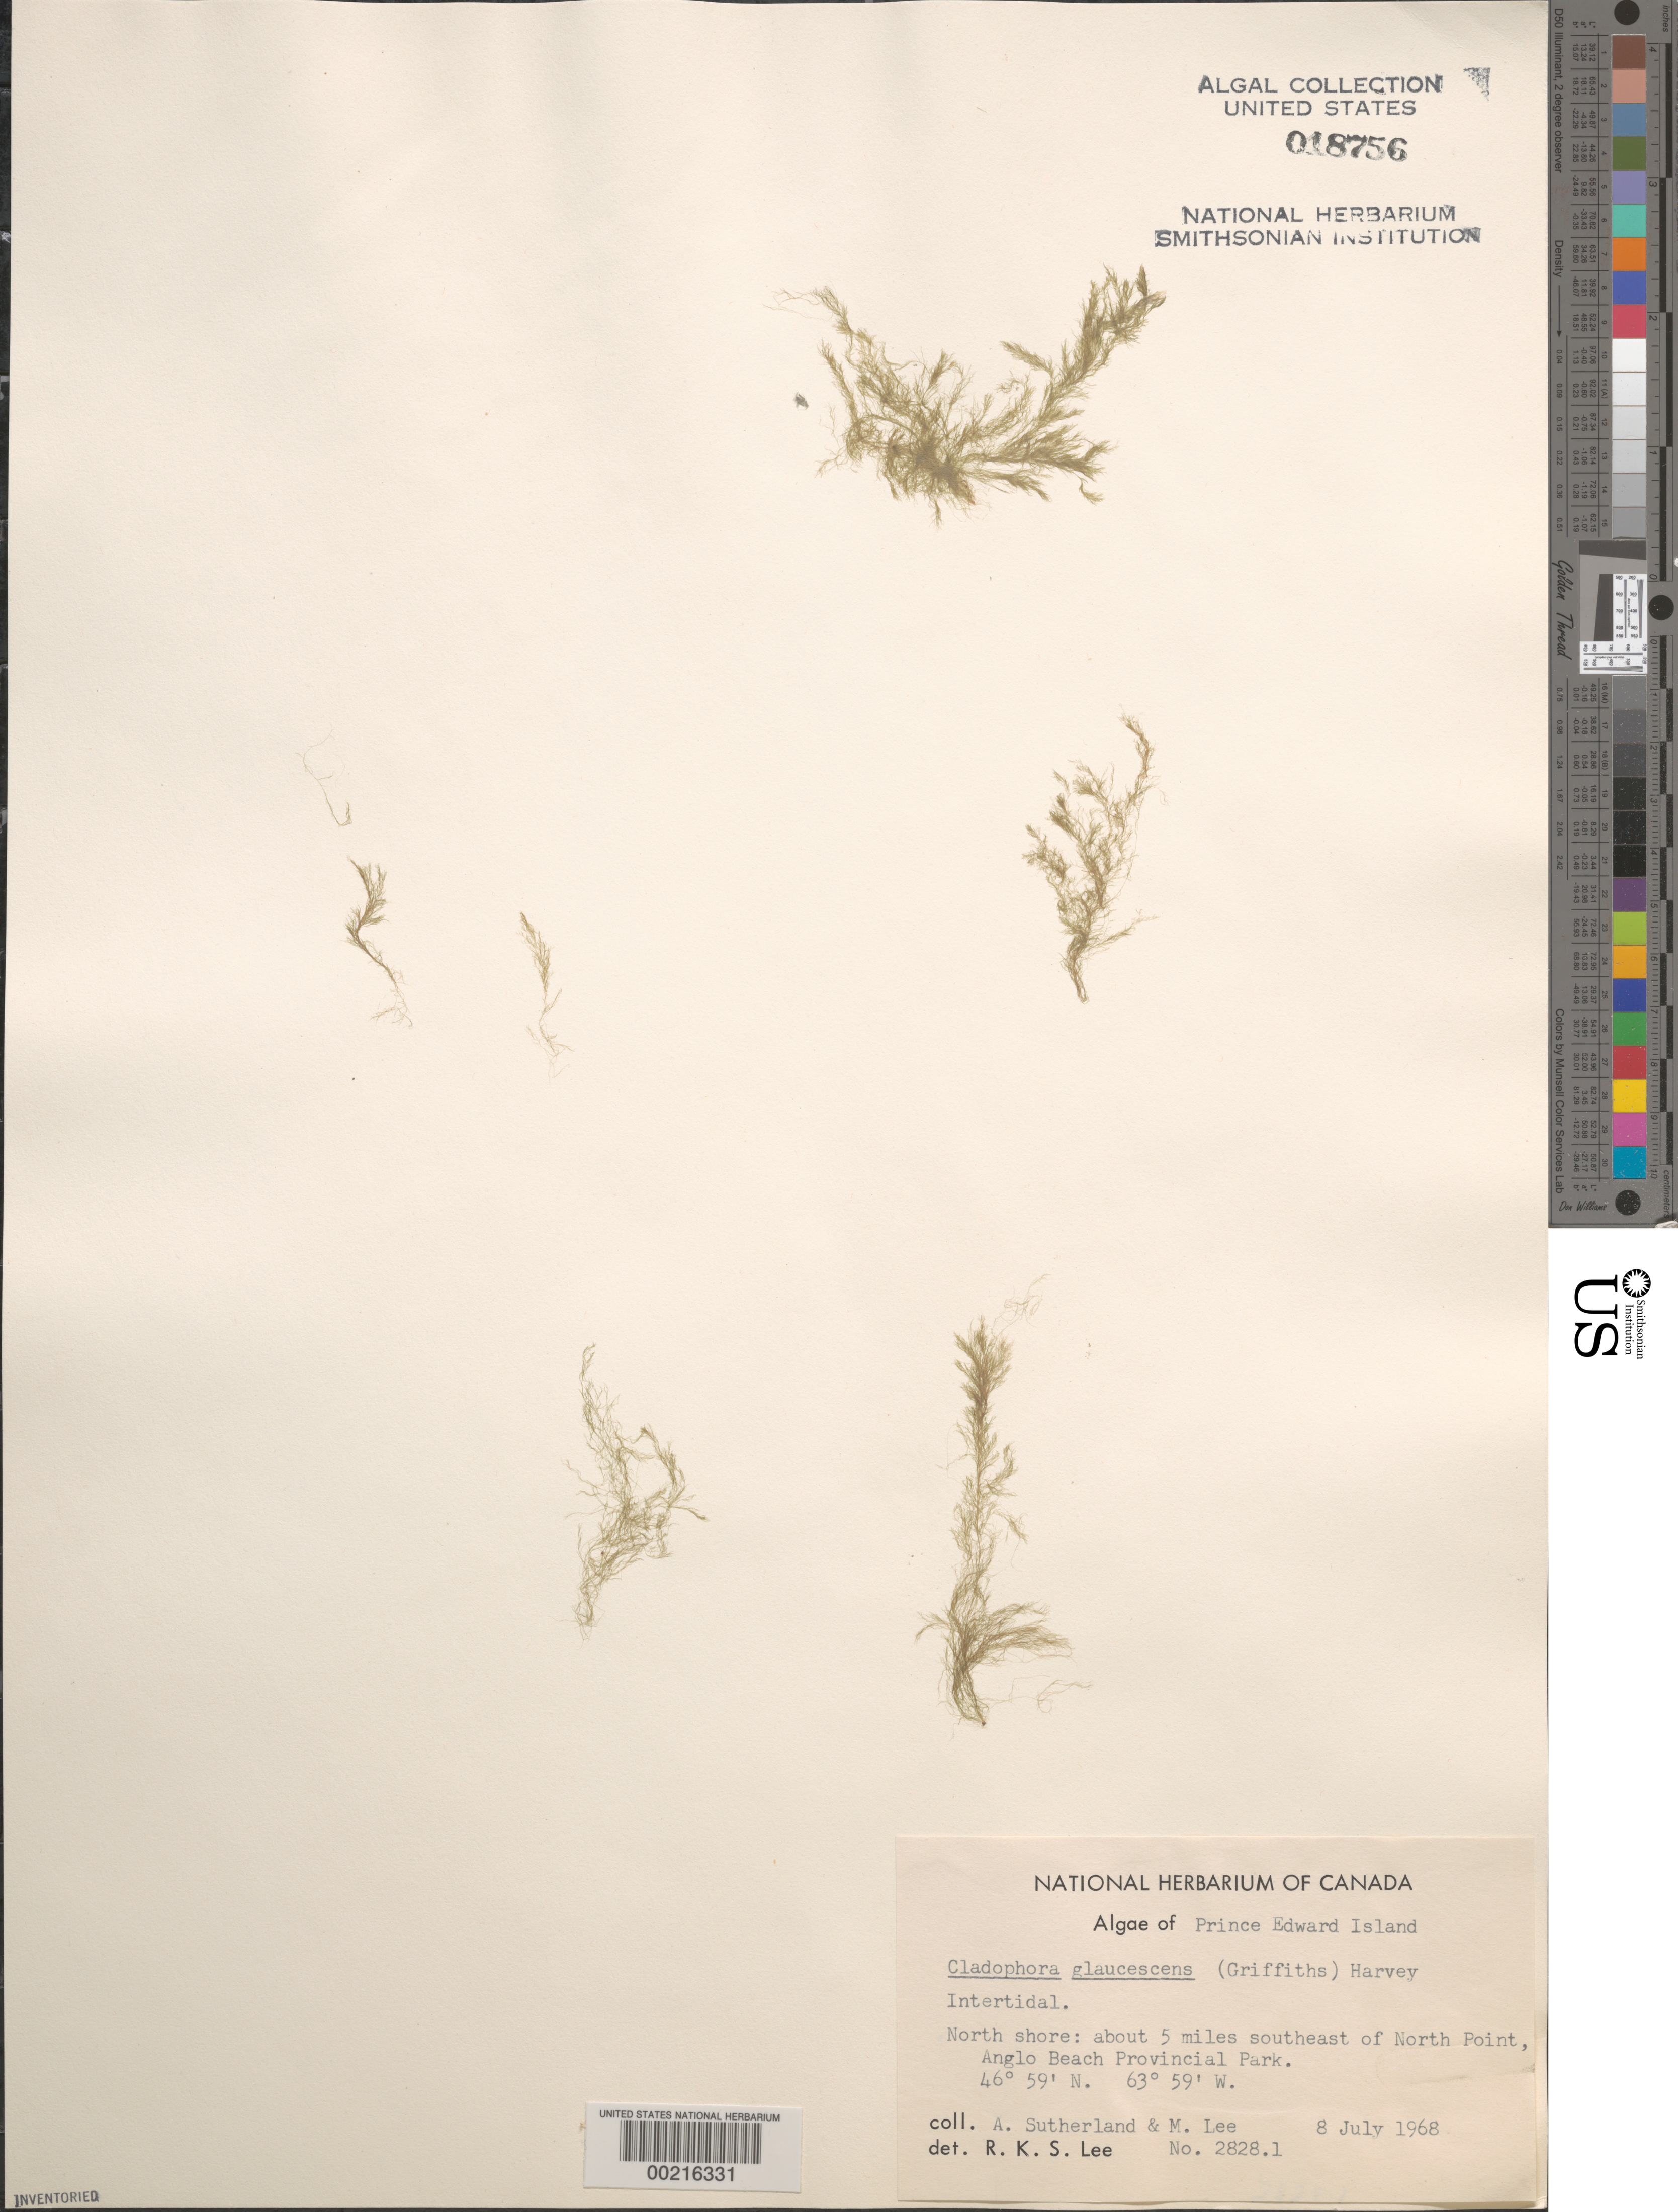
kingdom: Plantae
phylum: Chlorophyta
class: Ulvophyceae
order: Cladophorales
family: Cladophoraceae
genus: Cladophora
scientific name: Cladophora sericea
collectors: A. Sutherland & M. Lee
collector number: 2828.1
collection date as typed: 08 Jul 1968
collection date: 1968-07-08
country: Canada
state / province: Prince Edward Island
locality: Ca. 5 miles southeast of north point, anglo beach provincial park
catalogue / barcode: US 18756